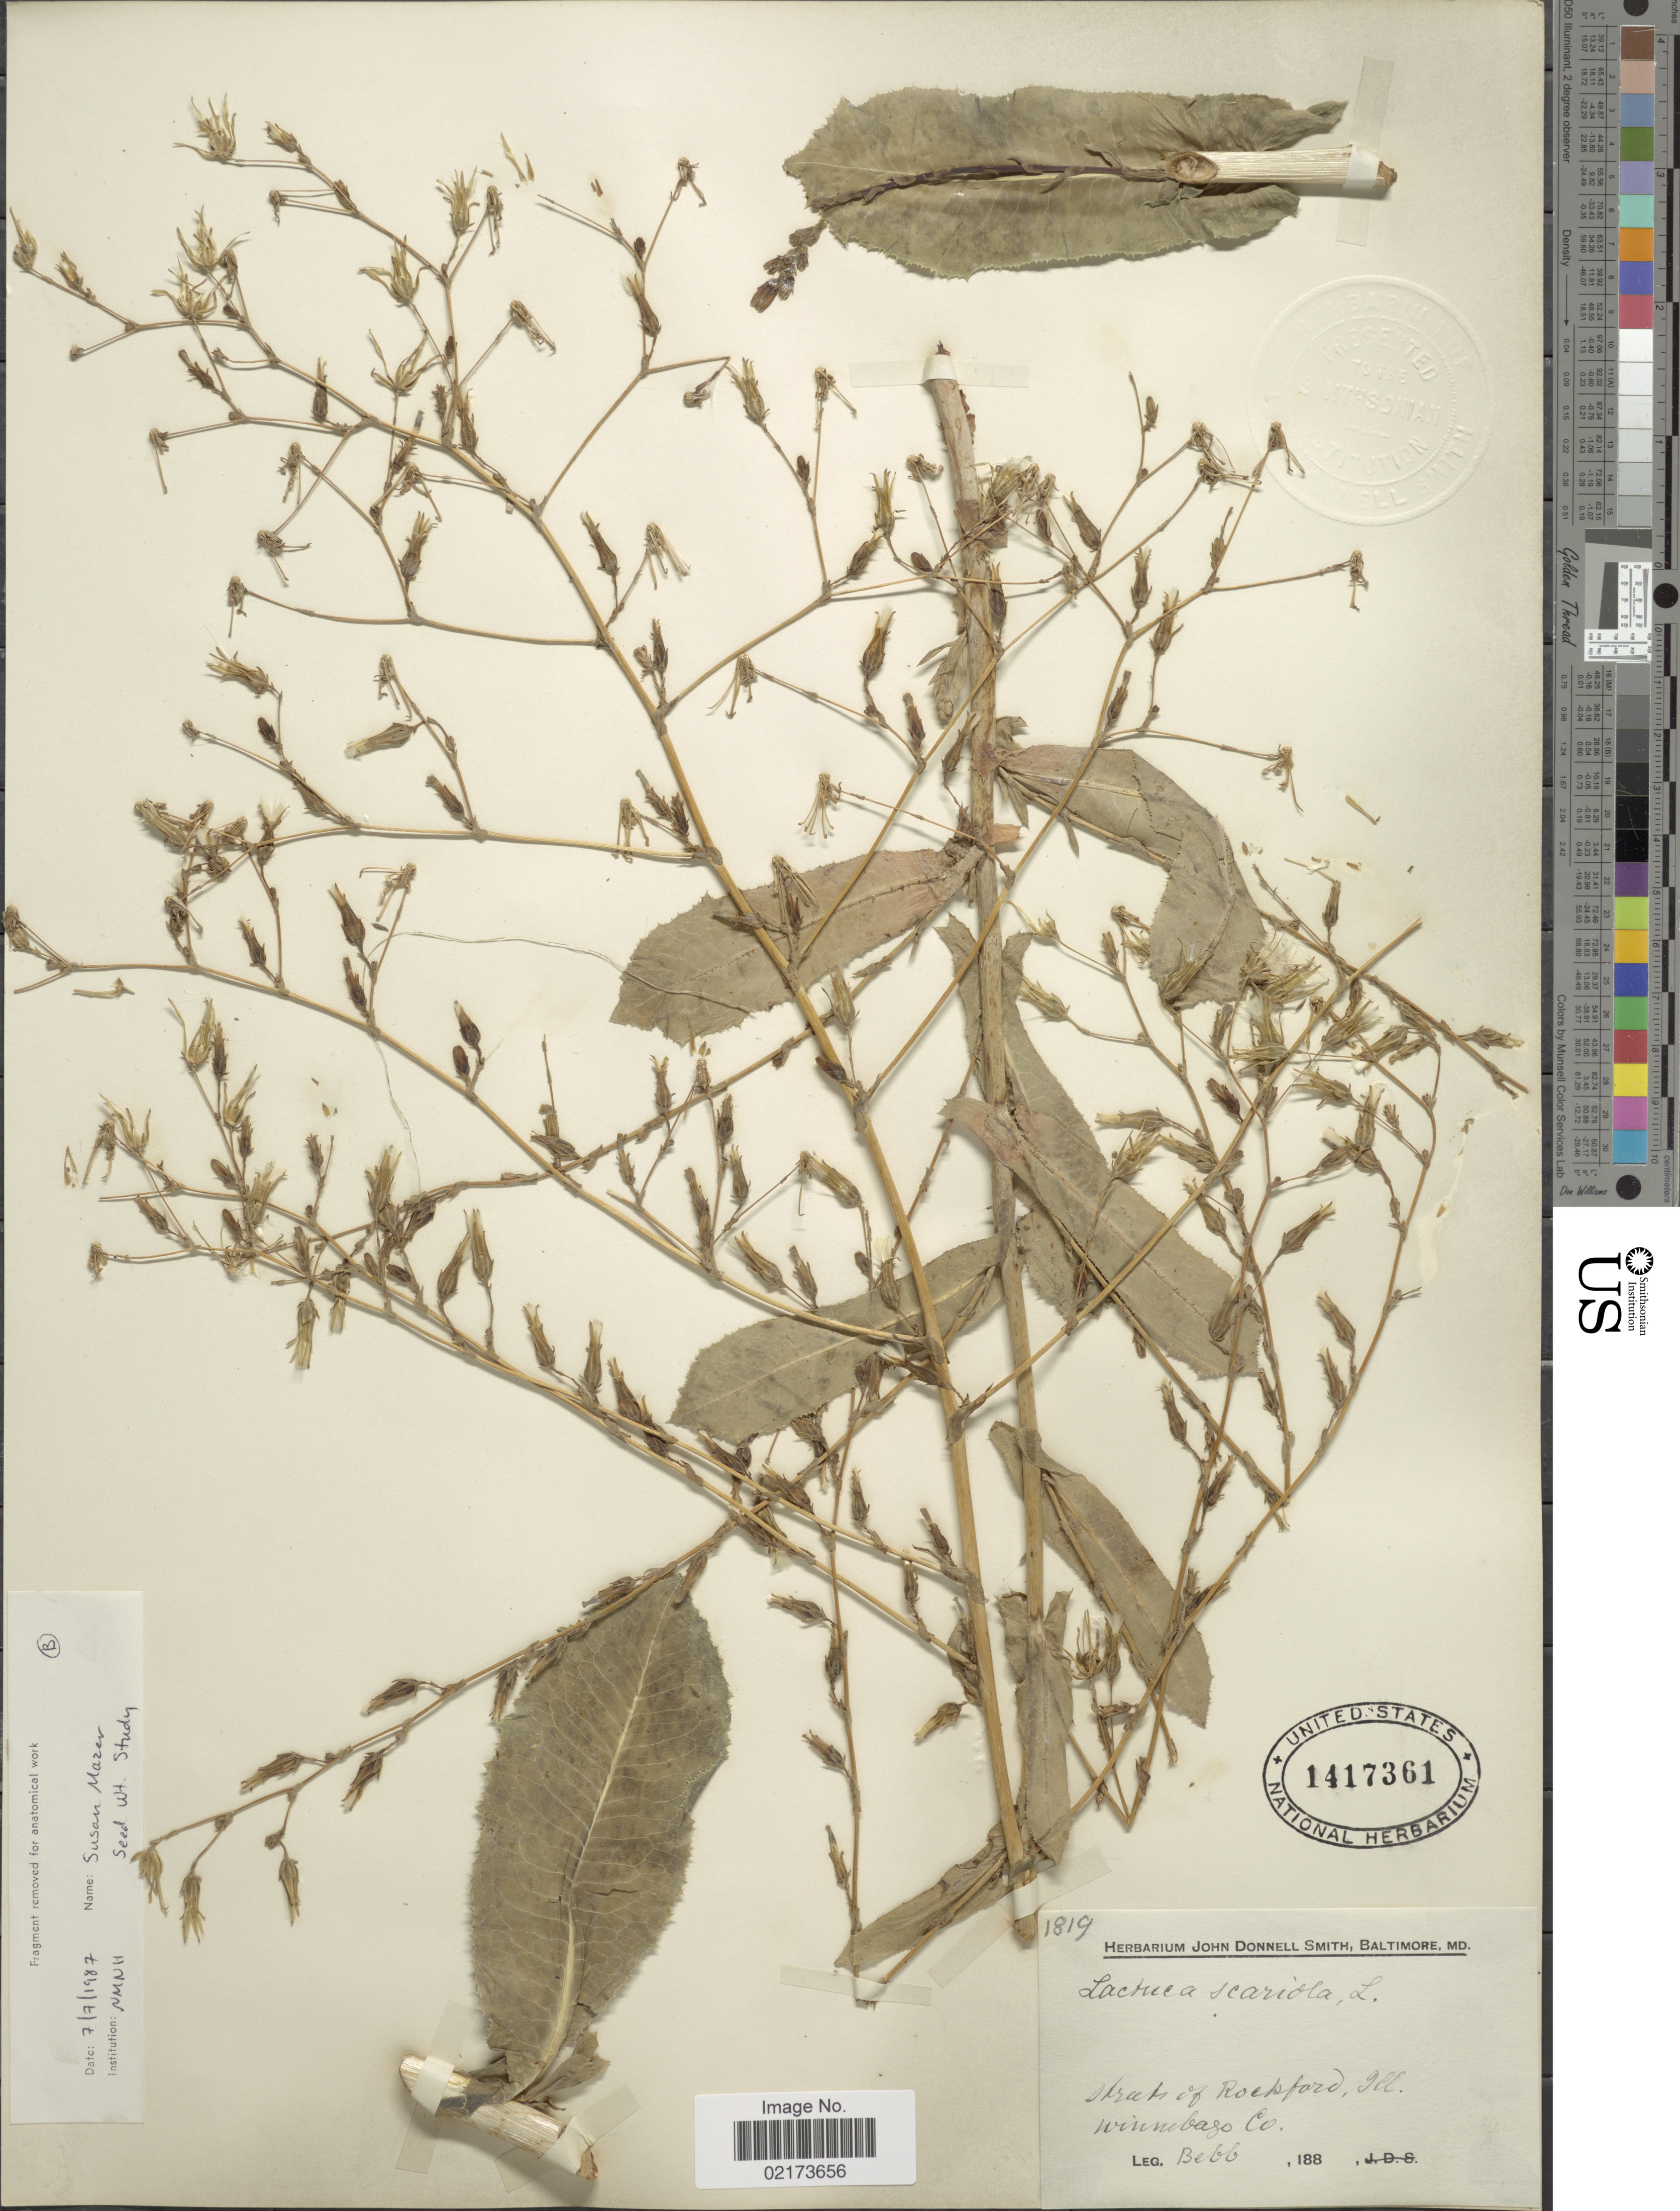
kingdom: Plantae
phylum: Tracheophyta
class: Magnoliopsida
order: Asterales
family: Asteraceae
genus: Lactuca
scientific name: Lactuca serriola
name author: L.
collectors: -. Bebb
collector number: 1819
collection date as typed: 188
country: United States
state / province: Illinois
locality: Streets of Rockford, Ill., Winnebago Co.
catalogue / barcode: US 1417361